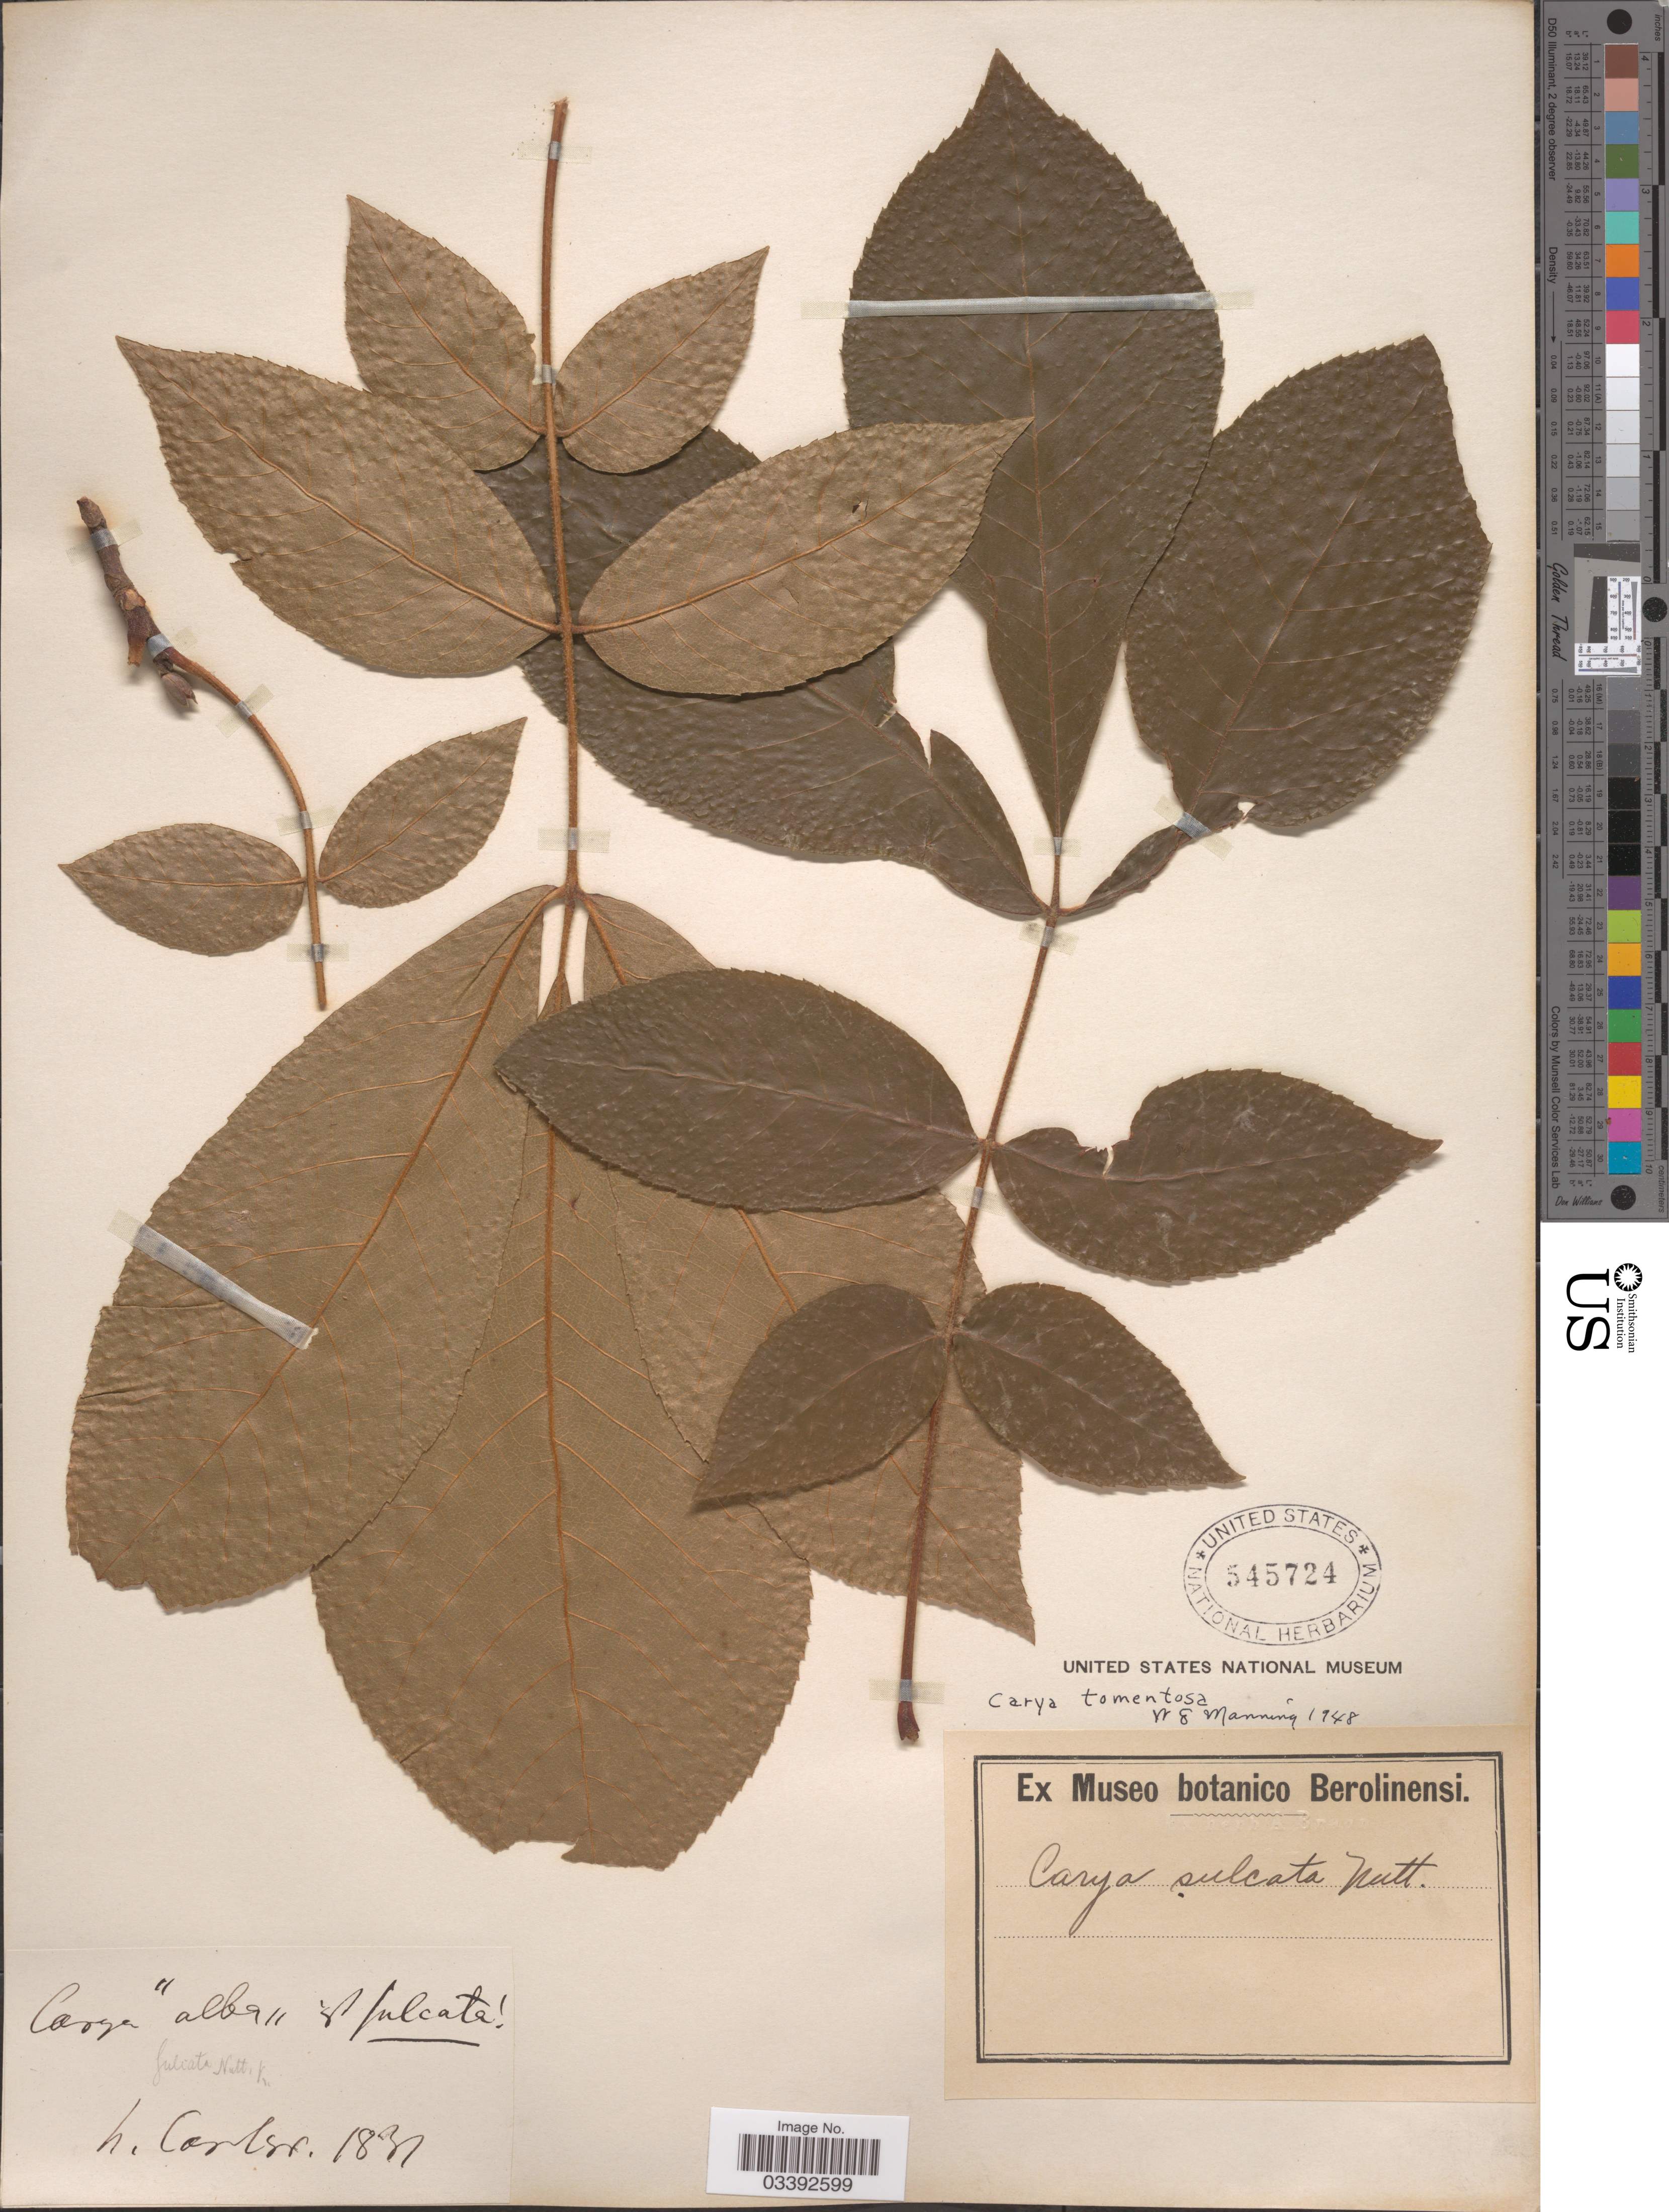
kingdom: Plantae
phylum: Tracheophyta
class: Magnoliopsida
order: Fagales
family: Juglandaceae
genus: Carya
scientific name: Carya tomentosa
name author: (Lam.) Nutt.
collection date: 1831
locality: h. Carlsr. [interpreted]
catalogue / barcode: US 545724